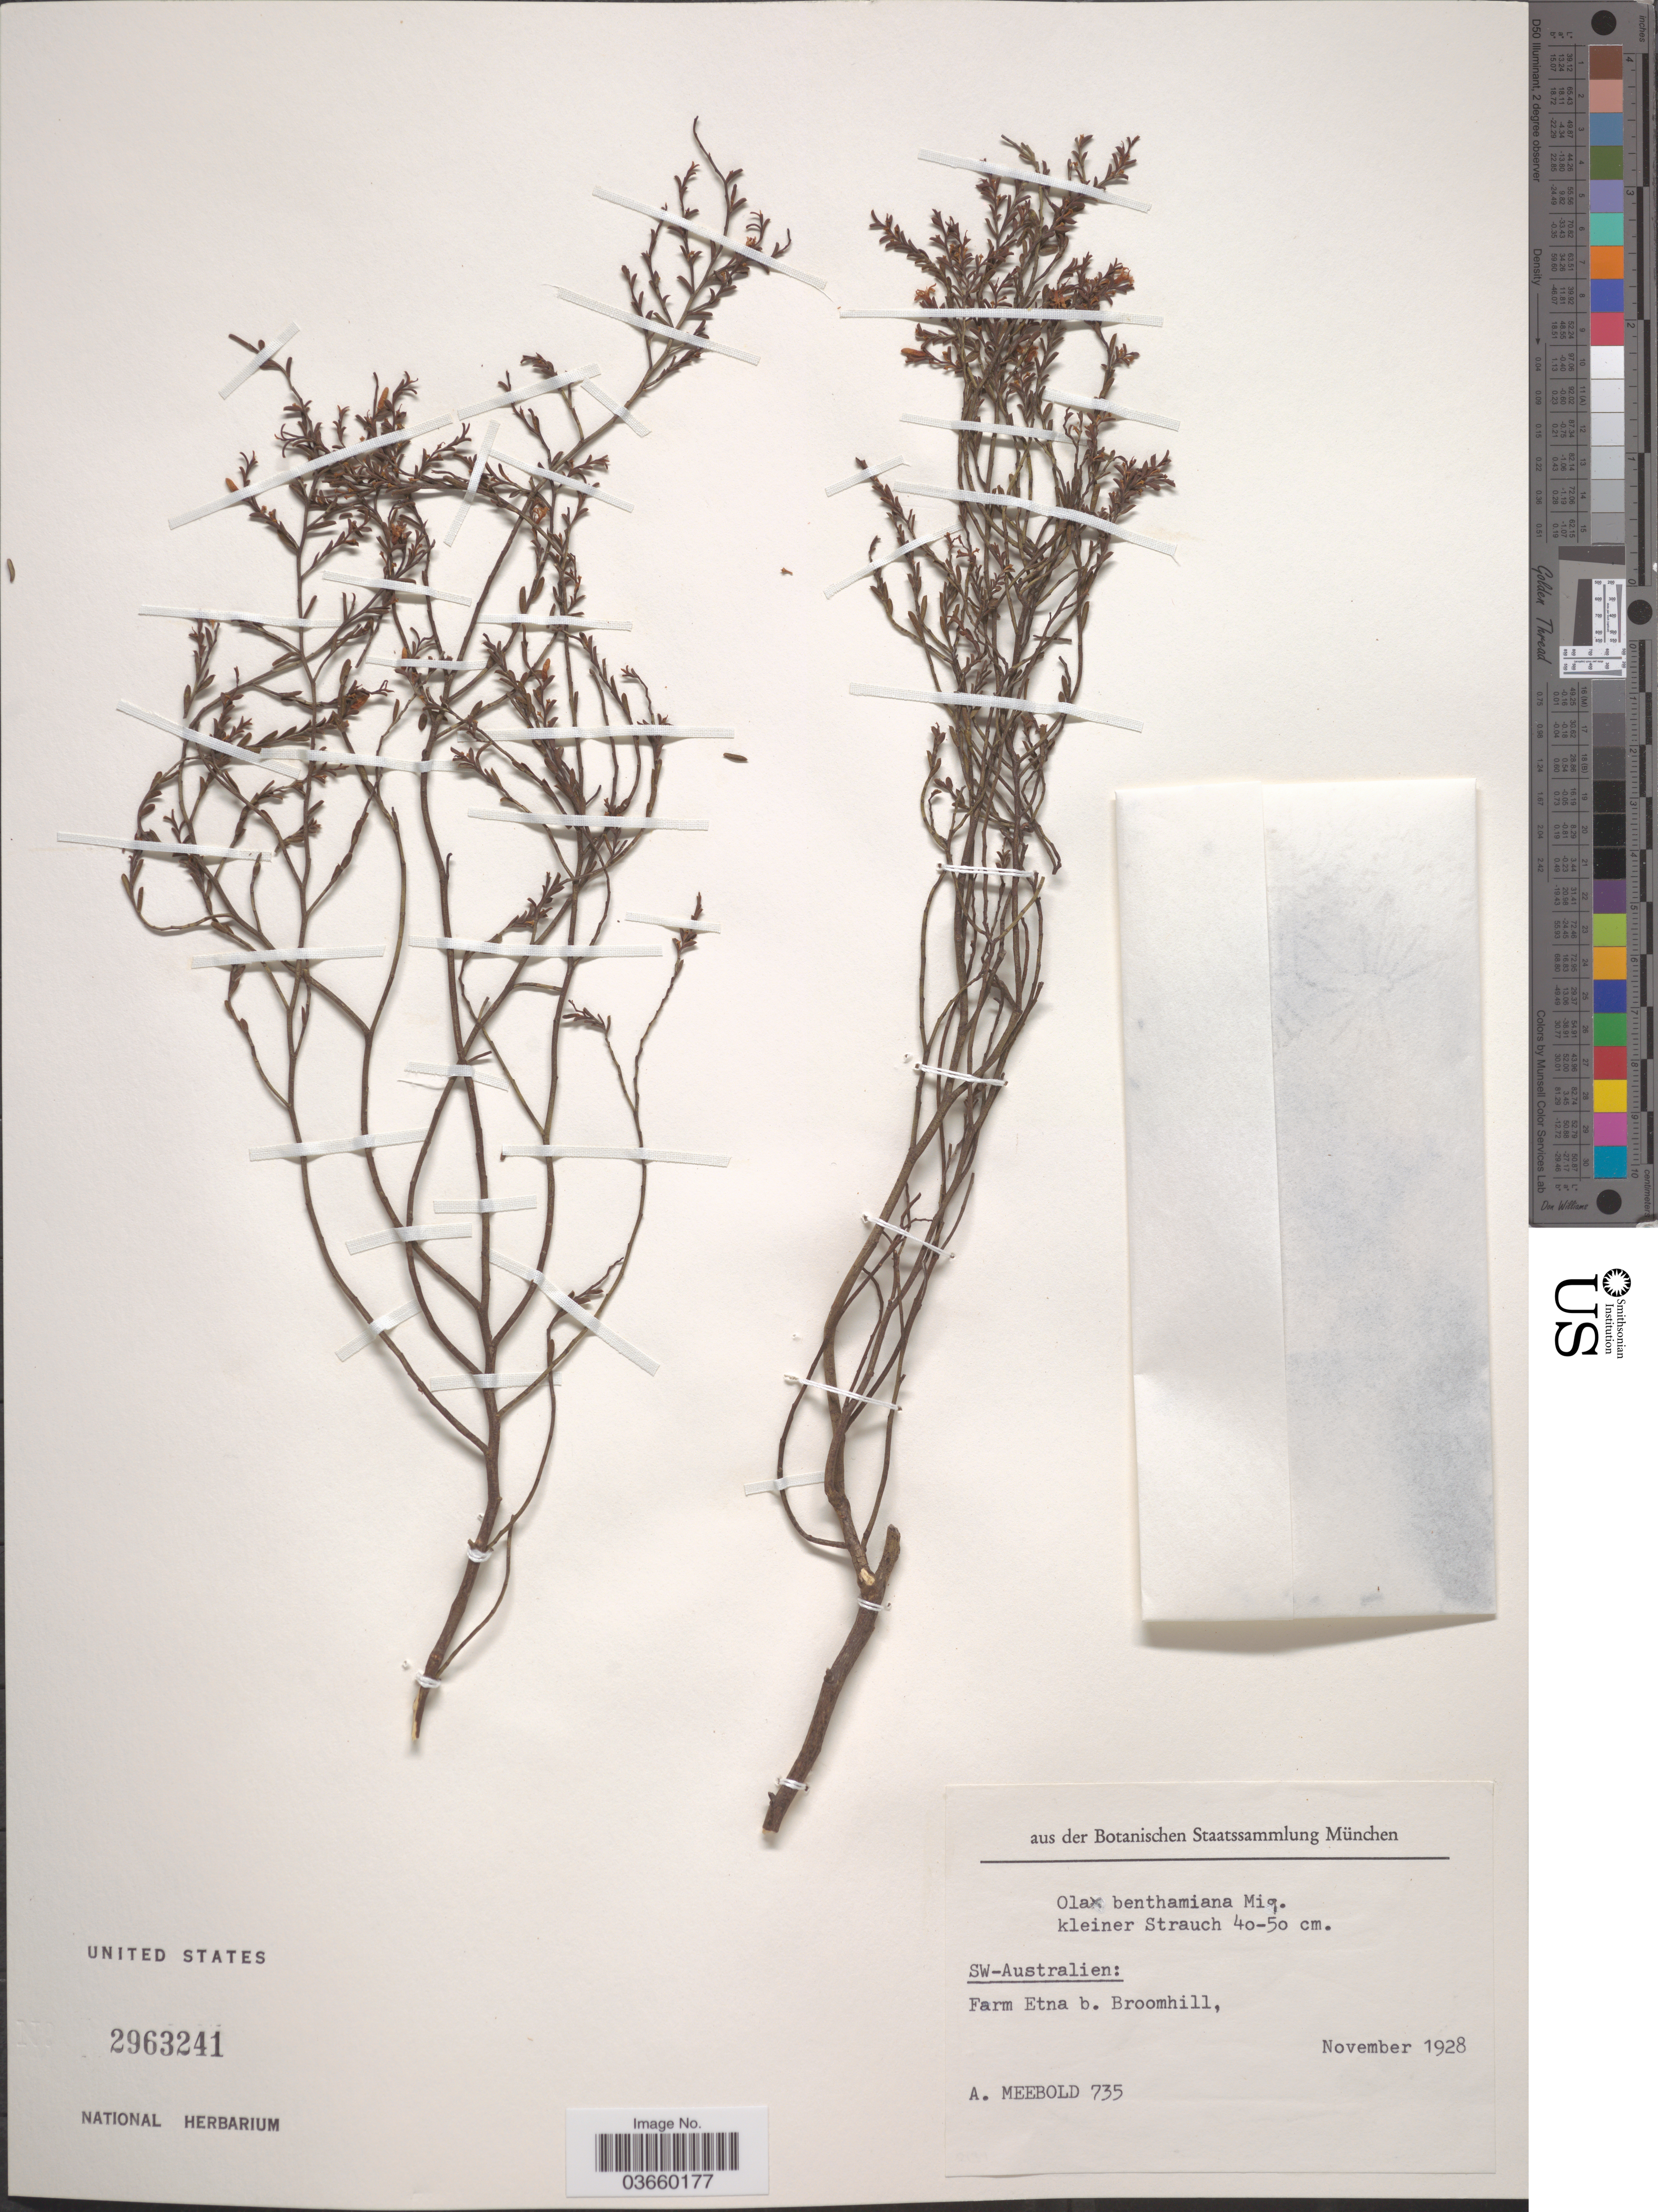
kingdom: Plantae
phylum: Tracheophyta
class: Magnoliopsida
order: Santalales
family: Olacaceae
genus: Olax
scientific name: Olax benthamiana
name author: Miq.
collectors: A. Meebold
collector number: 735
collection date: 1928-11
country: Australia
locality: SW-Australien: Farm Etna b. Broomhill.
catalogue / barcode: US 2963241